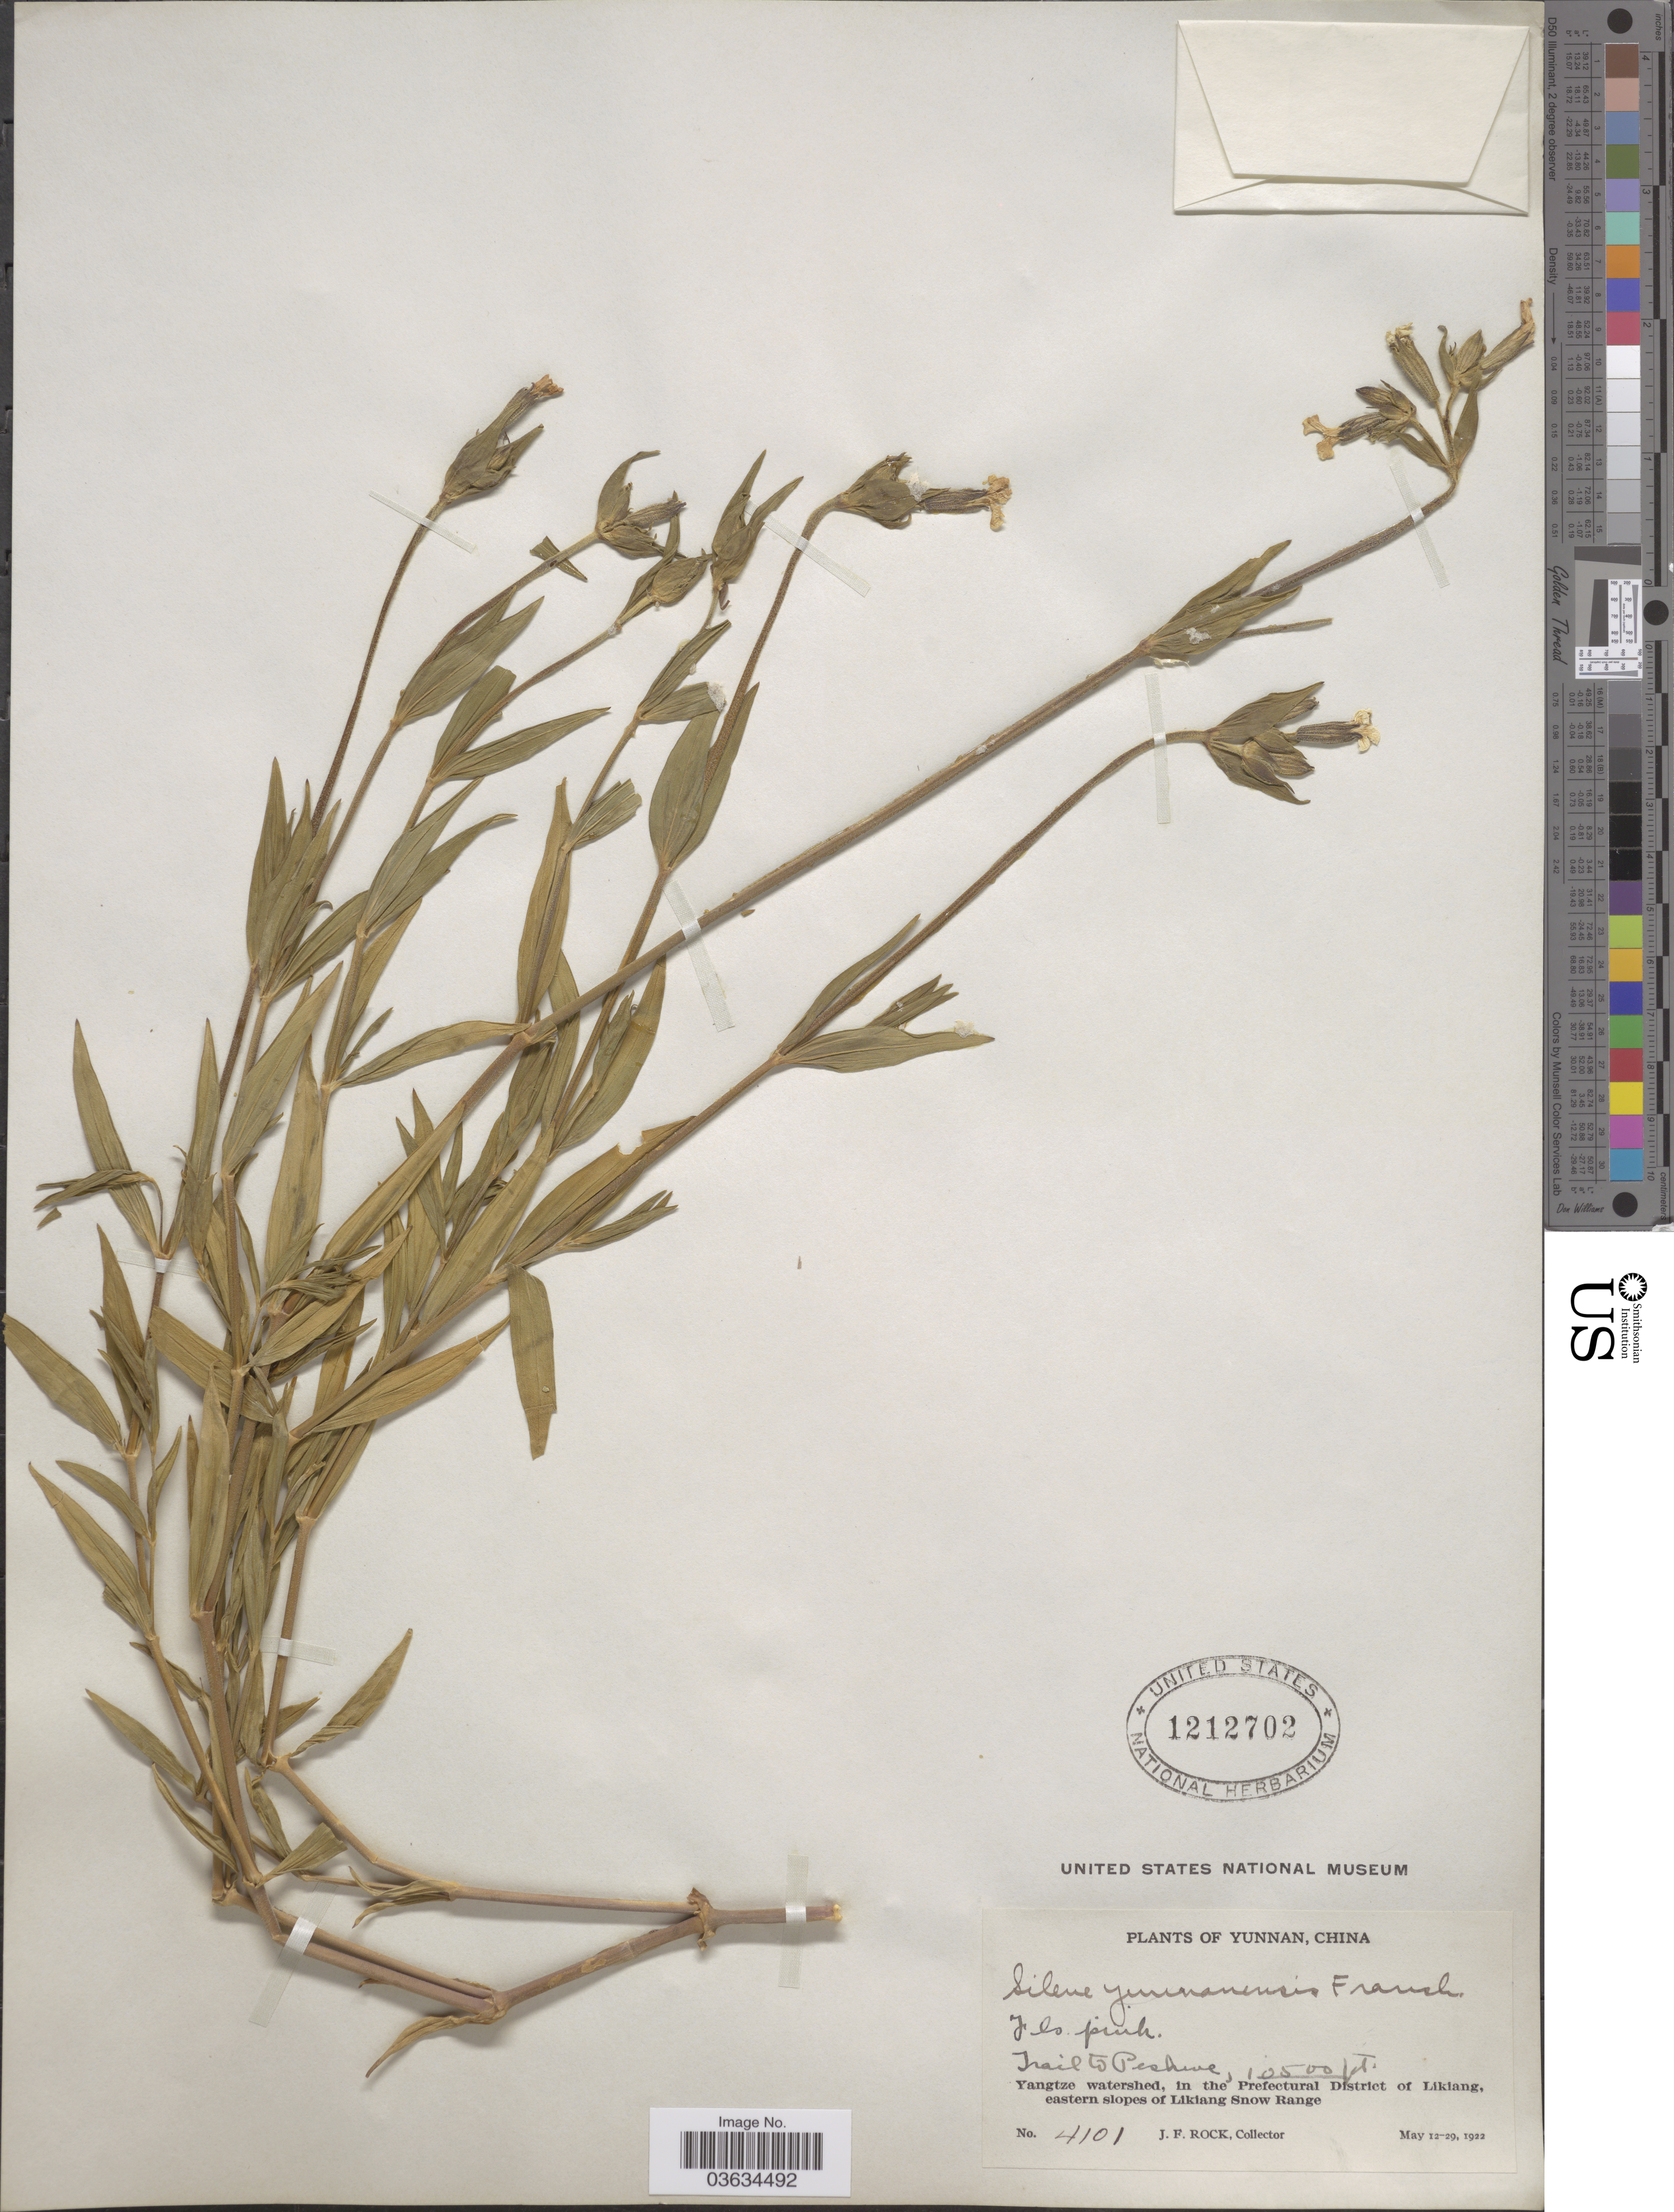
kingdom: Plantae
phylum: Tracheophyta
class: Magnoliopsida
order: Caryophyllales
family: Caryophyllaceae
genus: Silene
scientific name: Silene yunnanensis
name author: Franch.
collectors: J. Rock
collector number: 4101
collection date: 1922-05-12/1922-05-29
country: China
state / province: Yunnan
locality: Trail to Peshwe. Yangtze watershed, in the Prefectural District of Likiang, eastern slopes of Likiang Snow Range.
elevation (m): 3200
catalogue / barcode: US 1212702